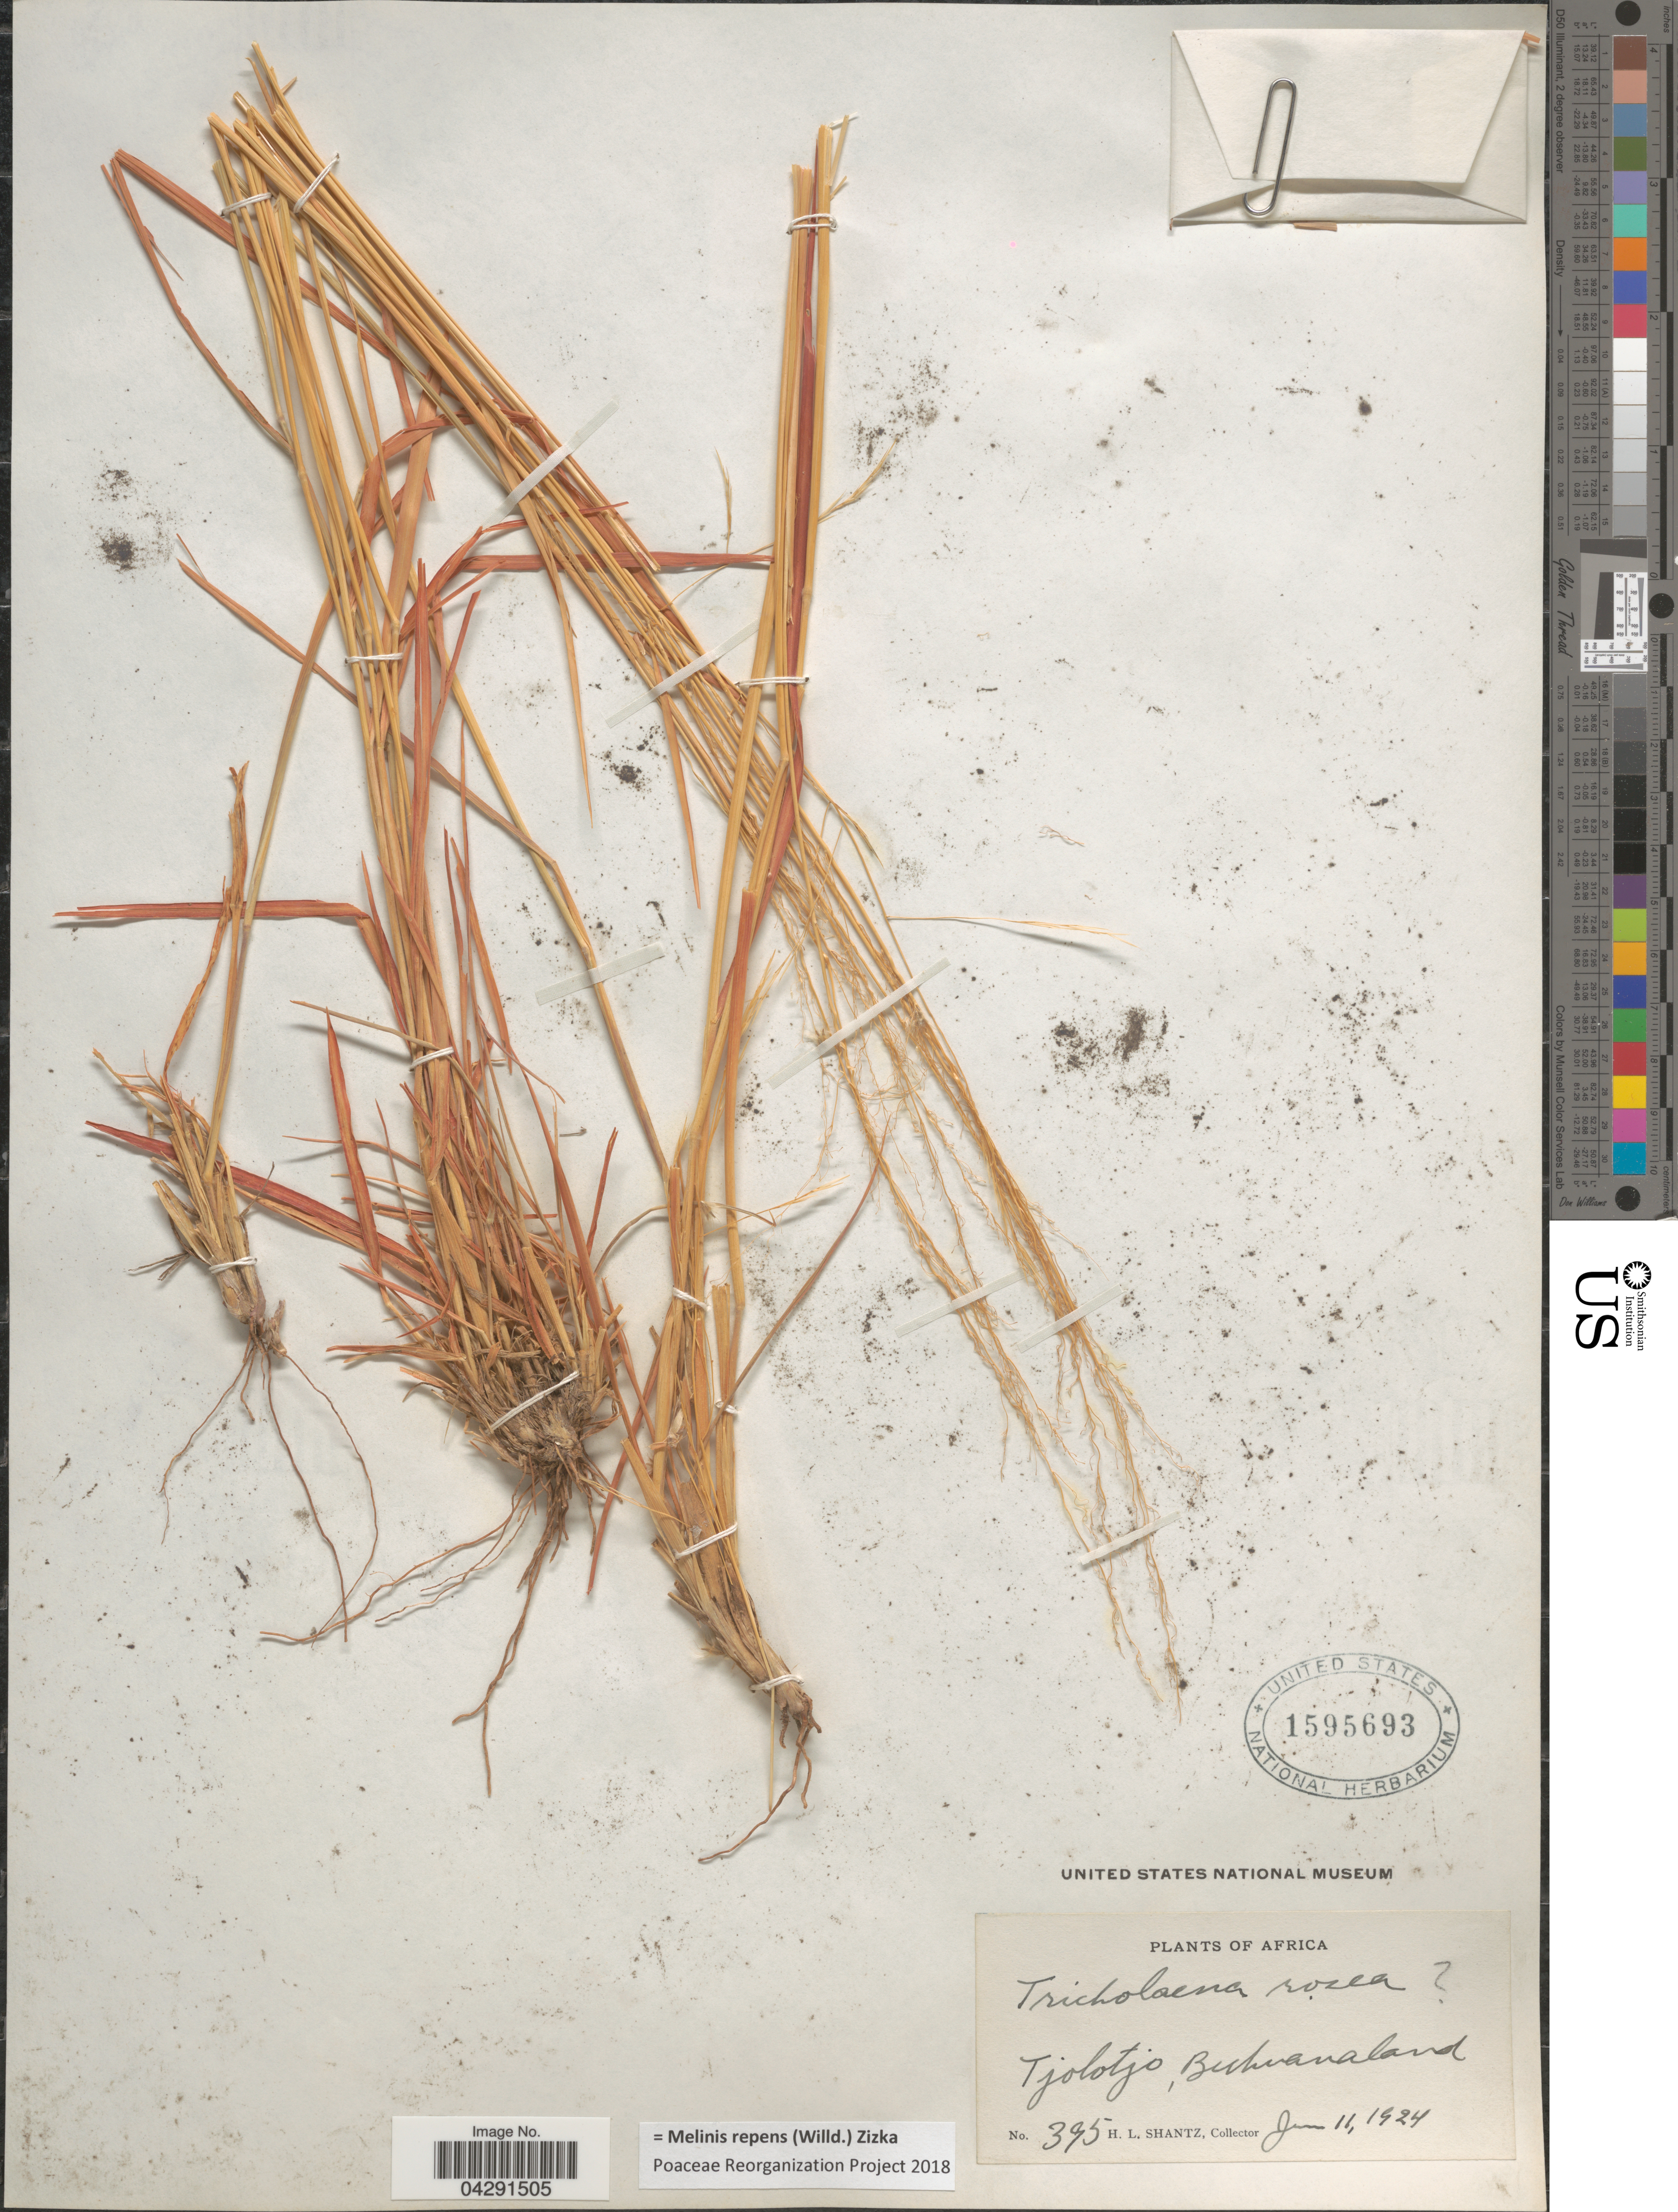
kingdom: Plantae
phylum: Tracheophyta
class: Liliopsida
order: Poales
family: Poaceae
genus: Melinis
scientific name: Melinis repens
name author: (Willd.) Zizka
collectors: H. Shantz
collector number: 395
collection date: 1924-06-11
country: Botswana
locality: Tjolotjo, Bechuanaland.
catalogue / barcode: US 1595693